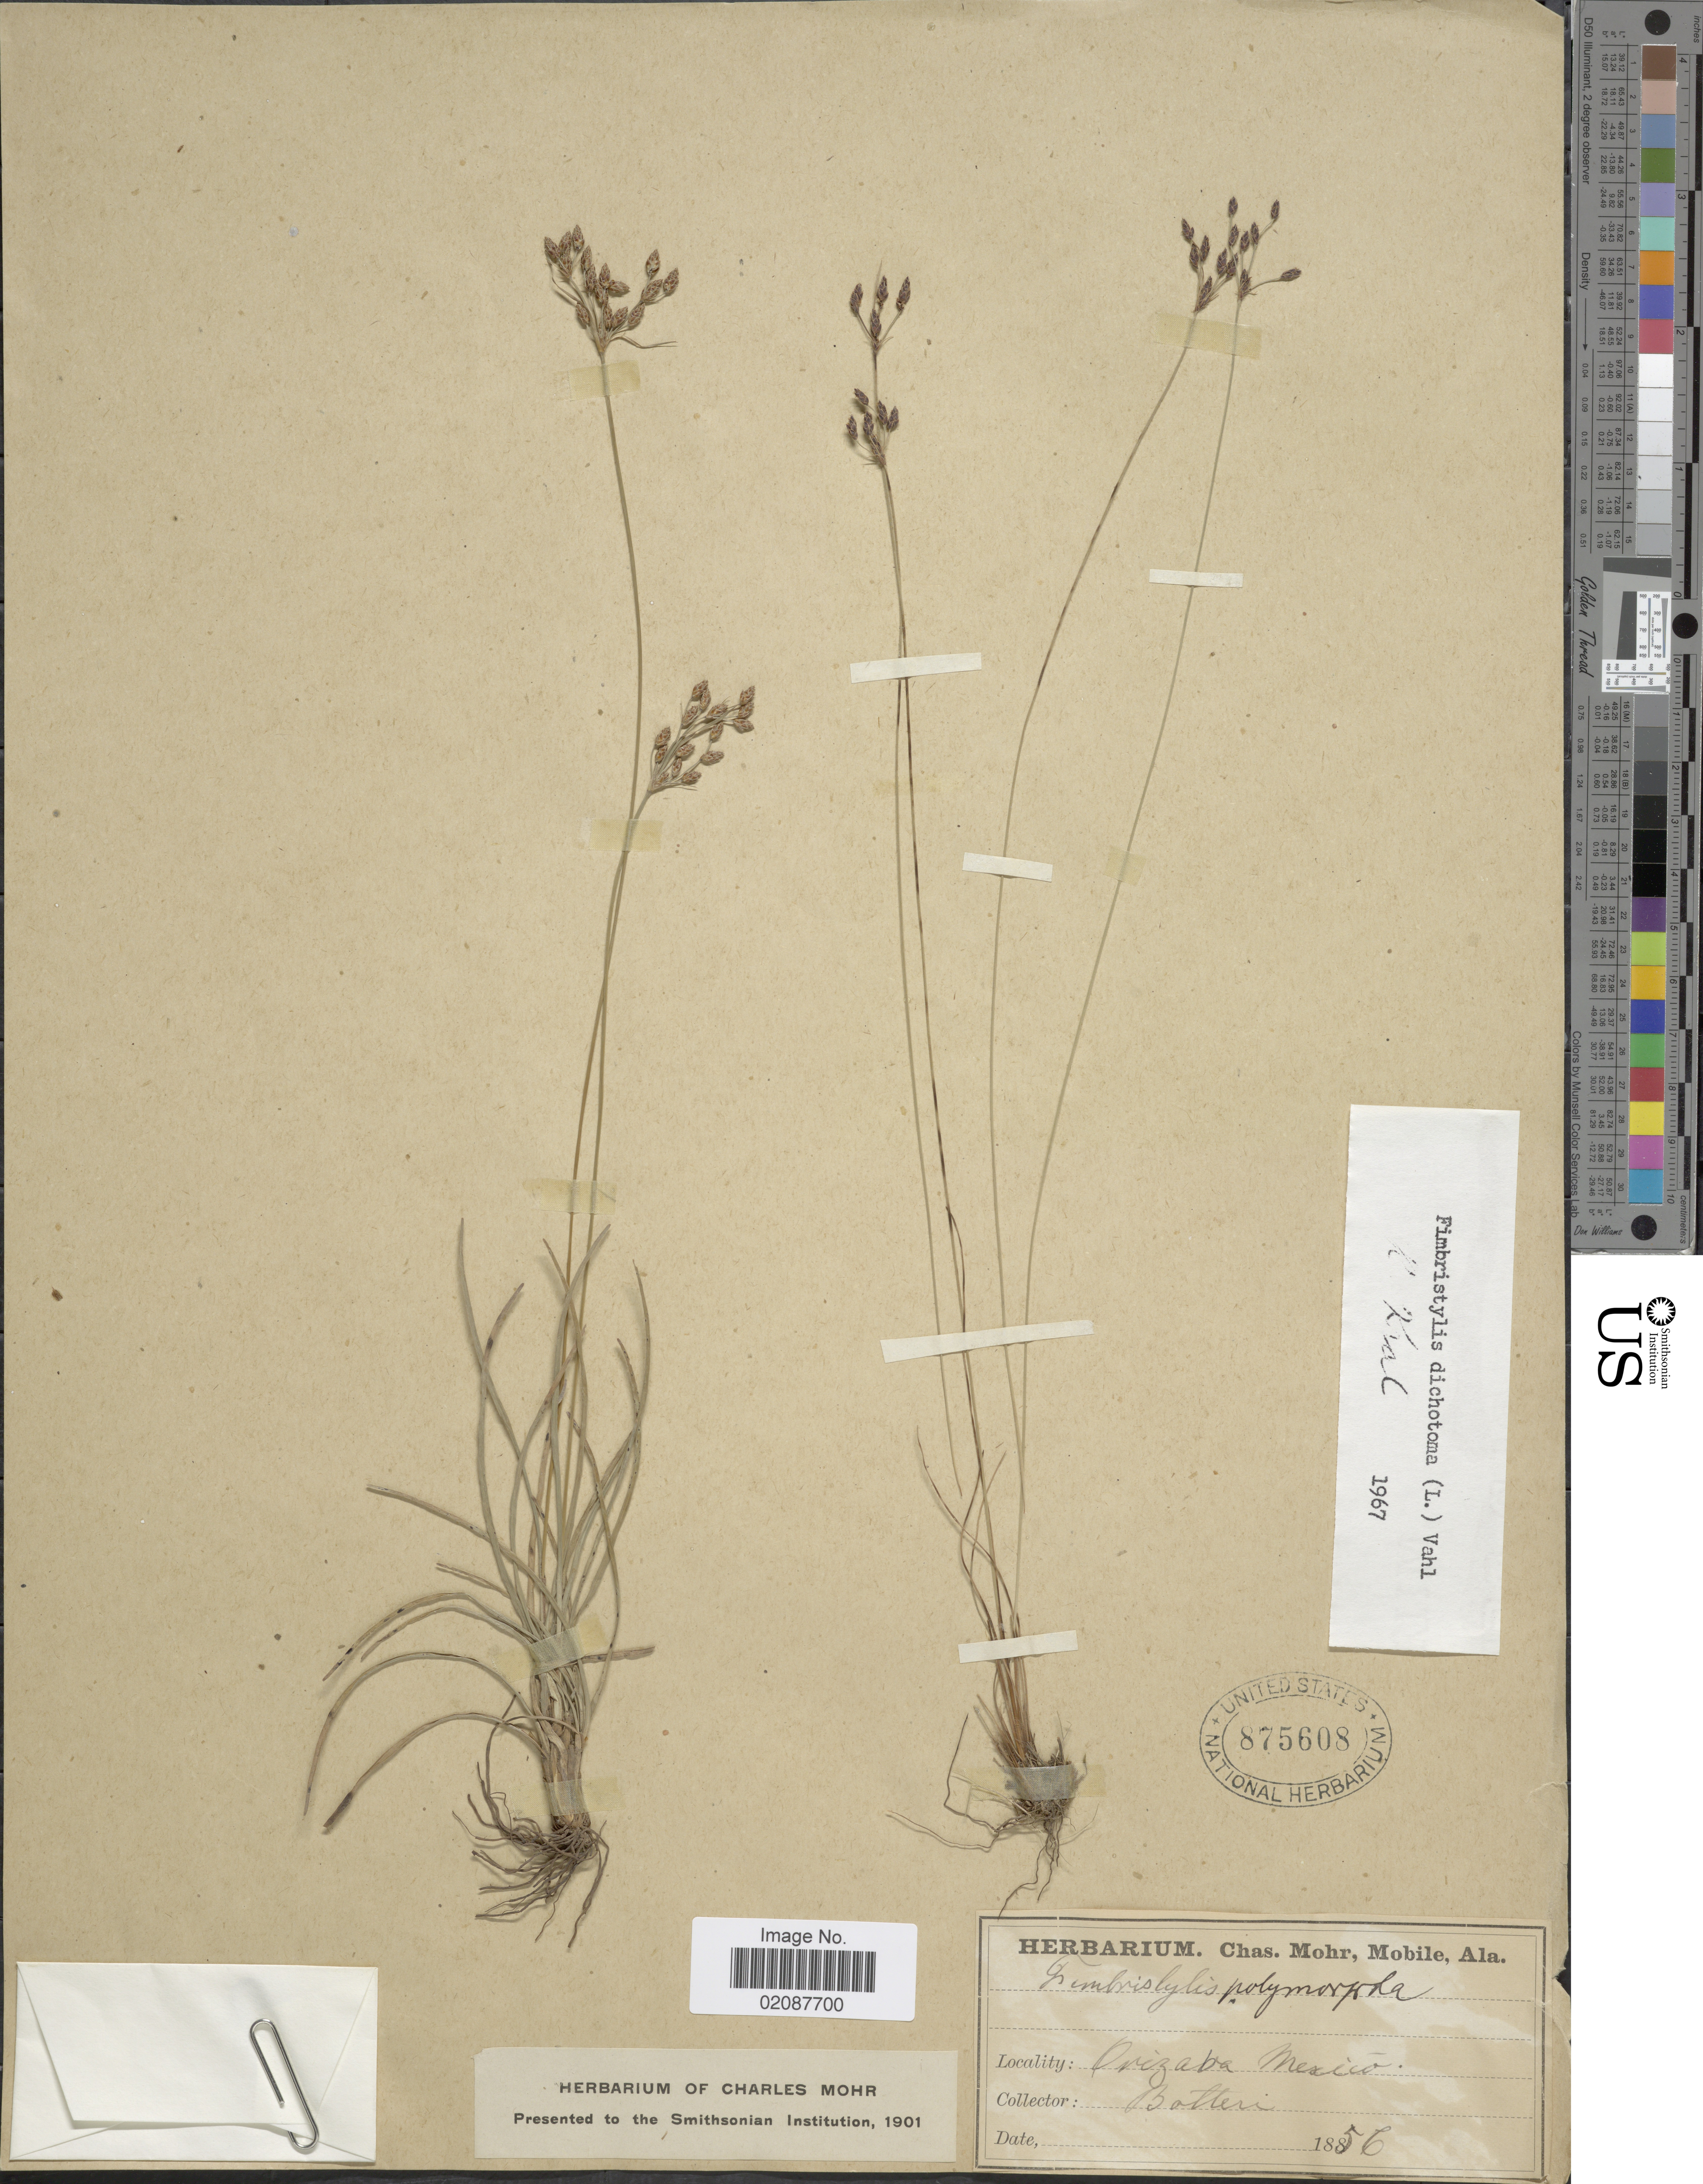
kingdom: Plantae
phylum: Tracheophyta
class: Liliopsida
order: Poales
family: Cyperaceae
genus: Fimbristylis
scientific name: Fimbristylis dichotoma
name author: (L.) Vahl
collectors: -. Botteri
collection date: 1856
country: Mexico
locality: Orizaba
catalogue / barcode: US 875608